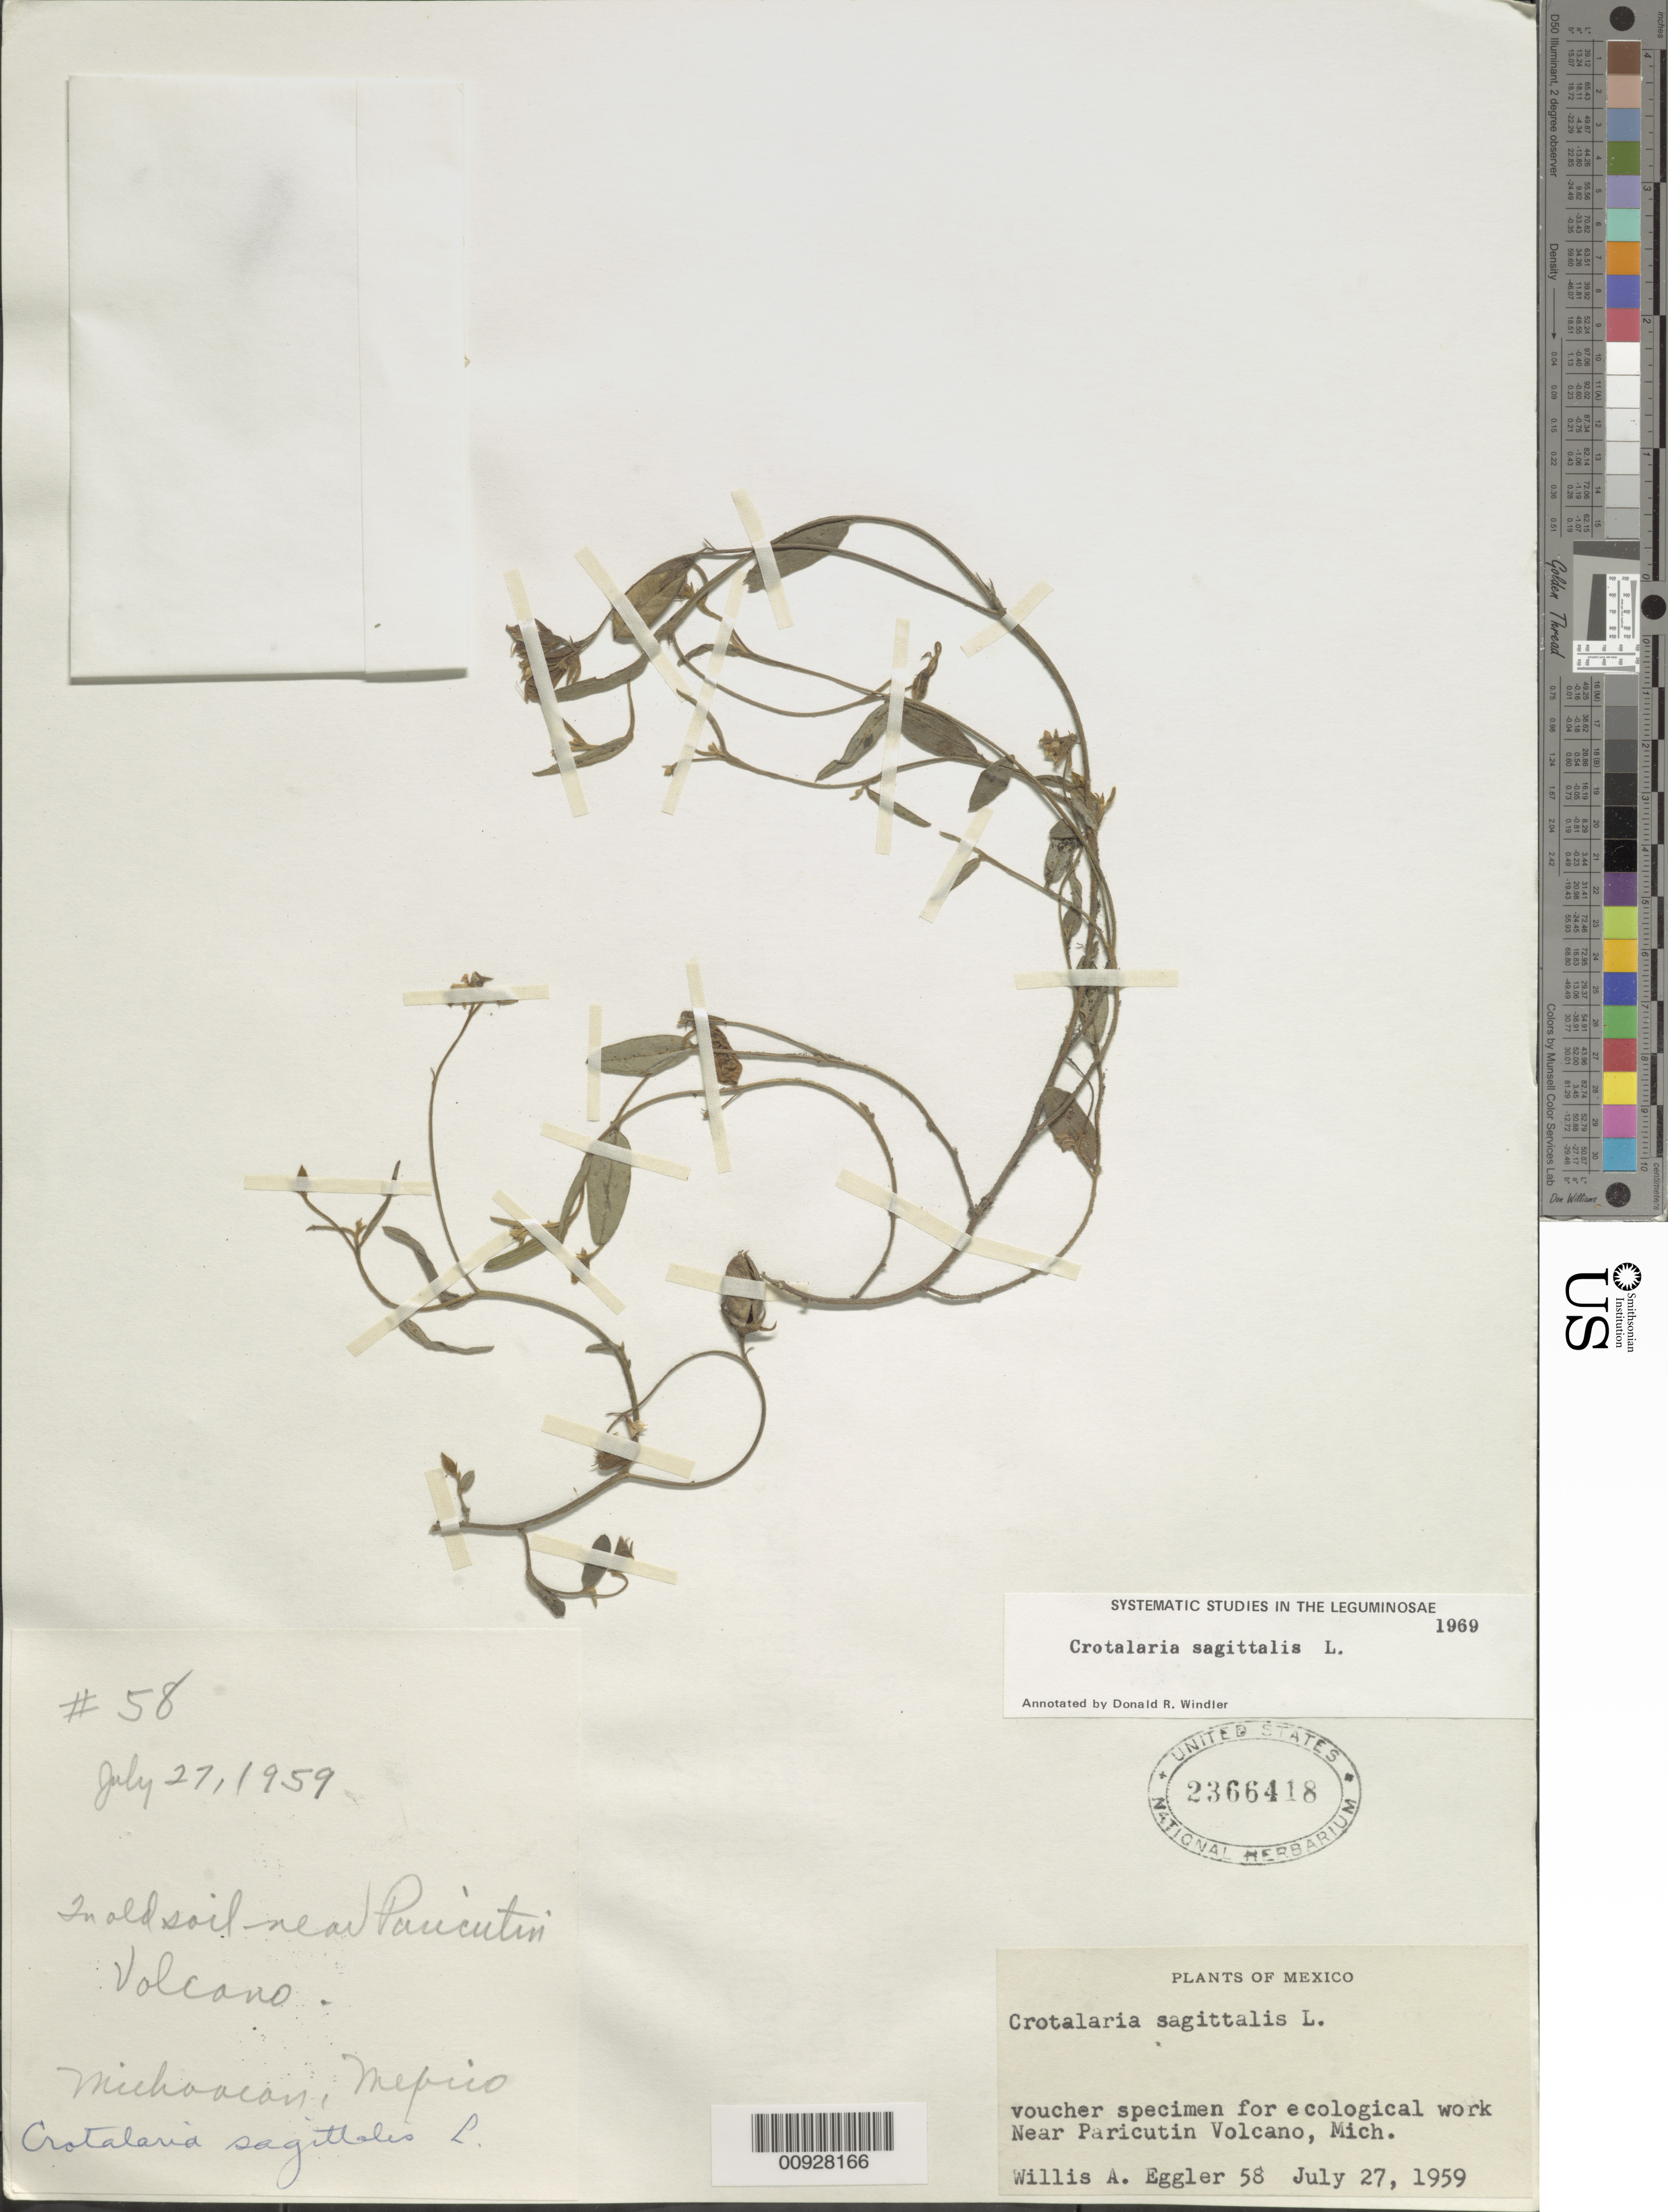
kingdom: Plantae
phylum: Tracheophyta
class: Magnoliopsida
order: Fabales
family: Fabaceae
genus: Crotalaria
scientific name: Crotalaria sagittalis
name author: L.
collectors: W. A. Eggler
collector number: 58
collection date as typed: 27 Jul 1959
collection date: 1959-07-27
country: Mexico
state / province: Michoacán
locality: Near Paricutin Volcano, Michoacán.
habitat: In old soil.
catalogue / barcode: US 2366418